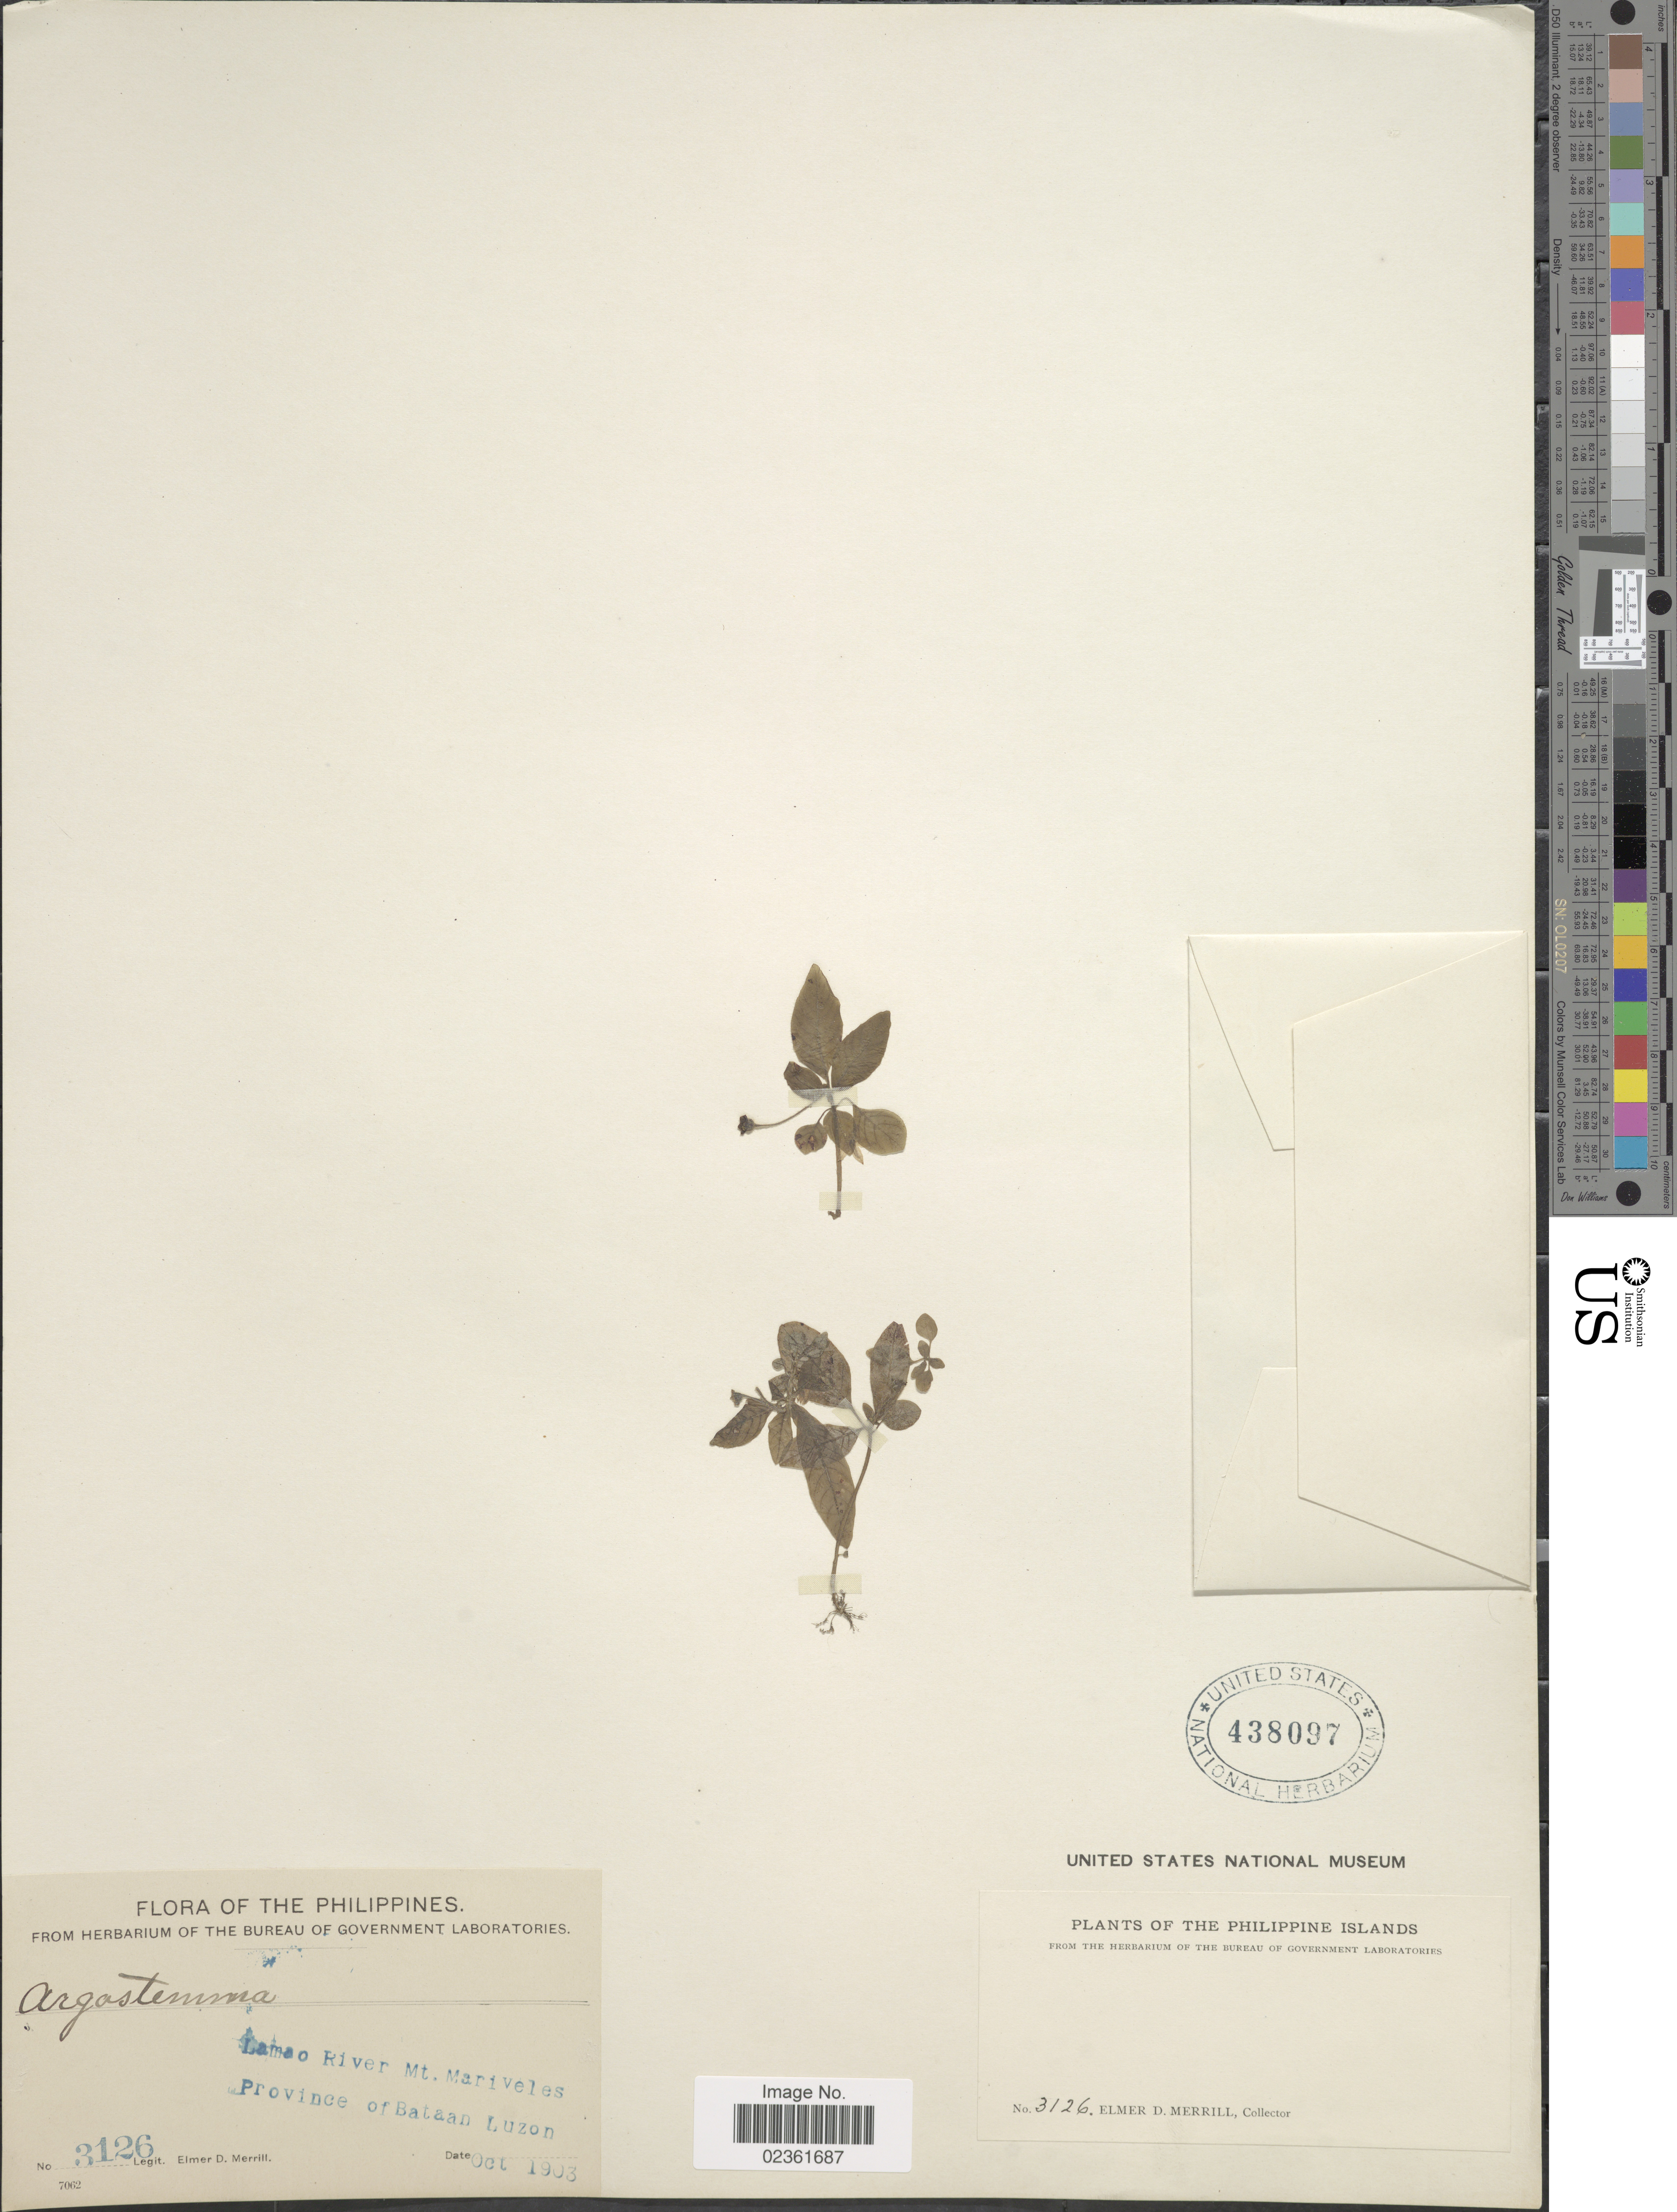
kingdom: Plantae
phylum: Tracheophyta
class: Magnoliopsida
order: Gentianales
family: Rubiaceae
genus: Argostemma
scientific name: Argostemma sp.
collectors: E. D. Merrill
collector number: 3126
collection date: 1903-10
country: Philippines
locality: Lamao River, Mt. Mariveles, Province of Bataan, Luzon, The Philippine Islands.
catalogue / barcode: US 438097